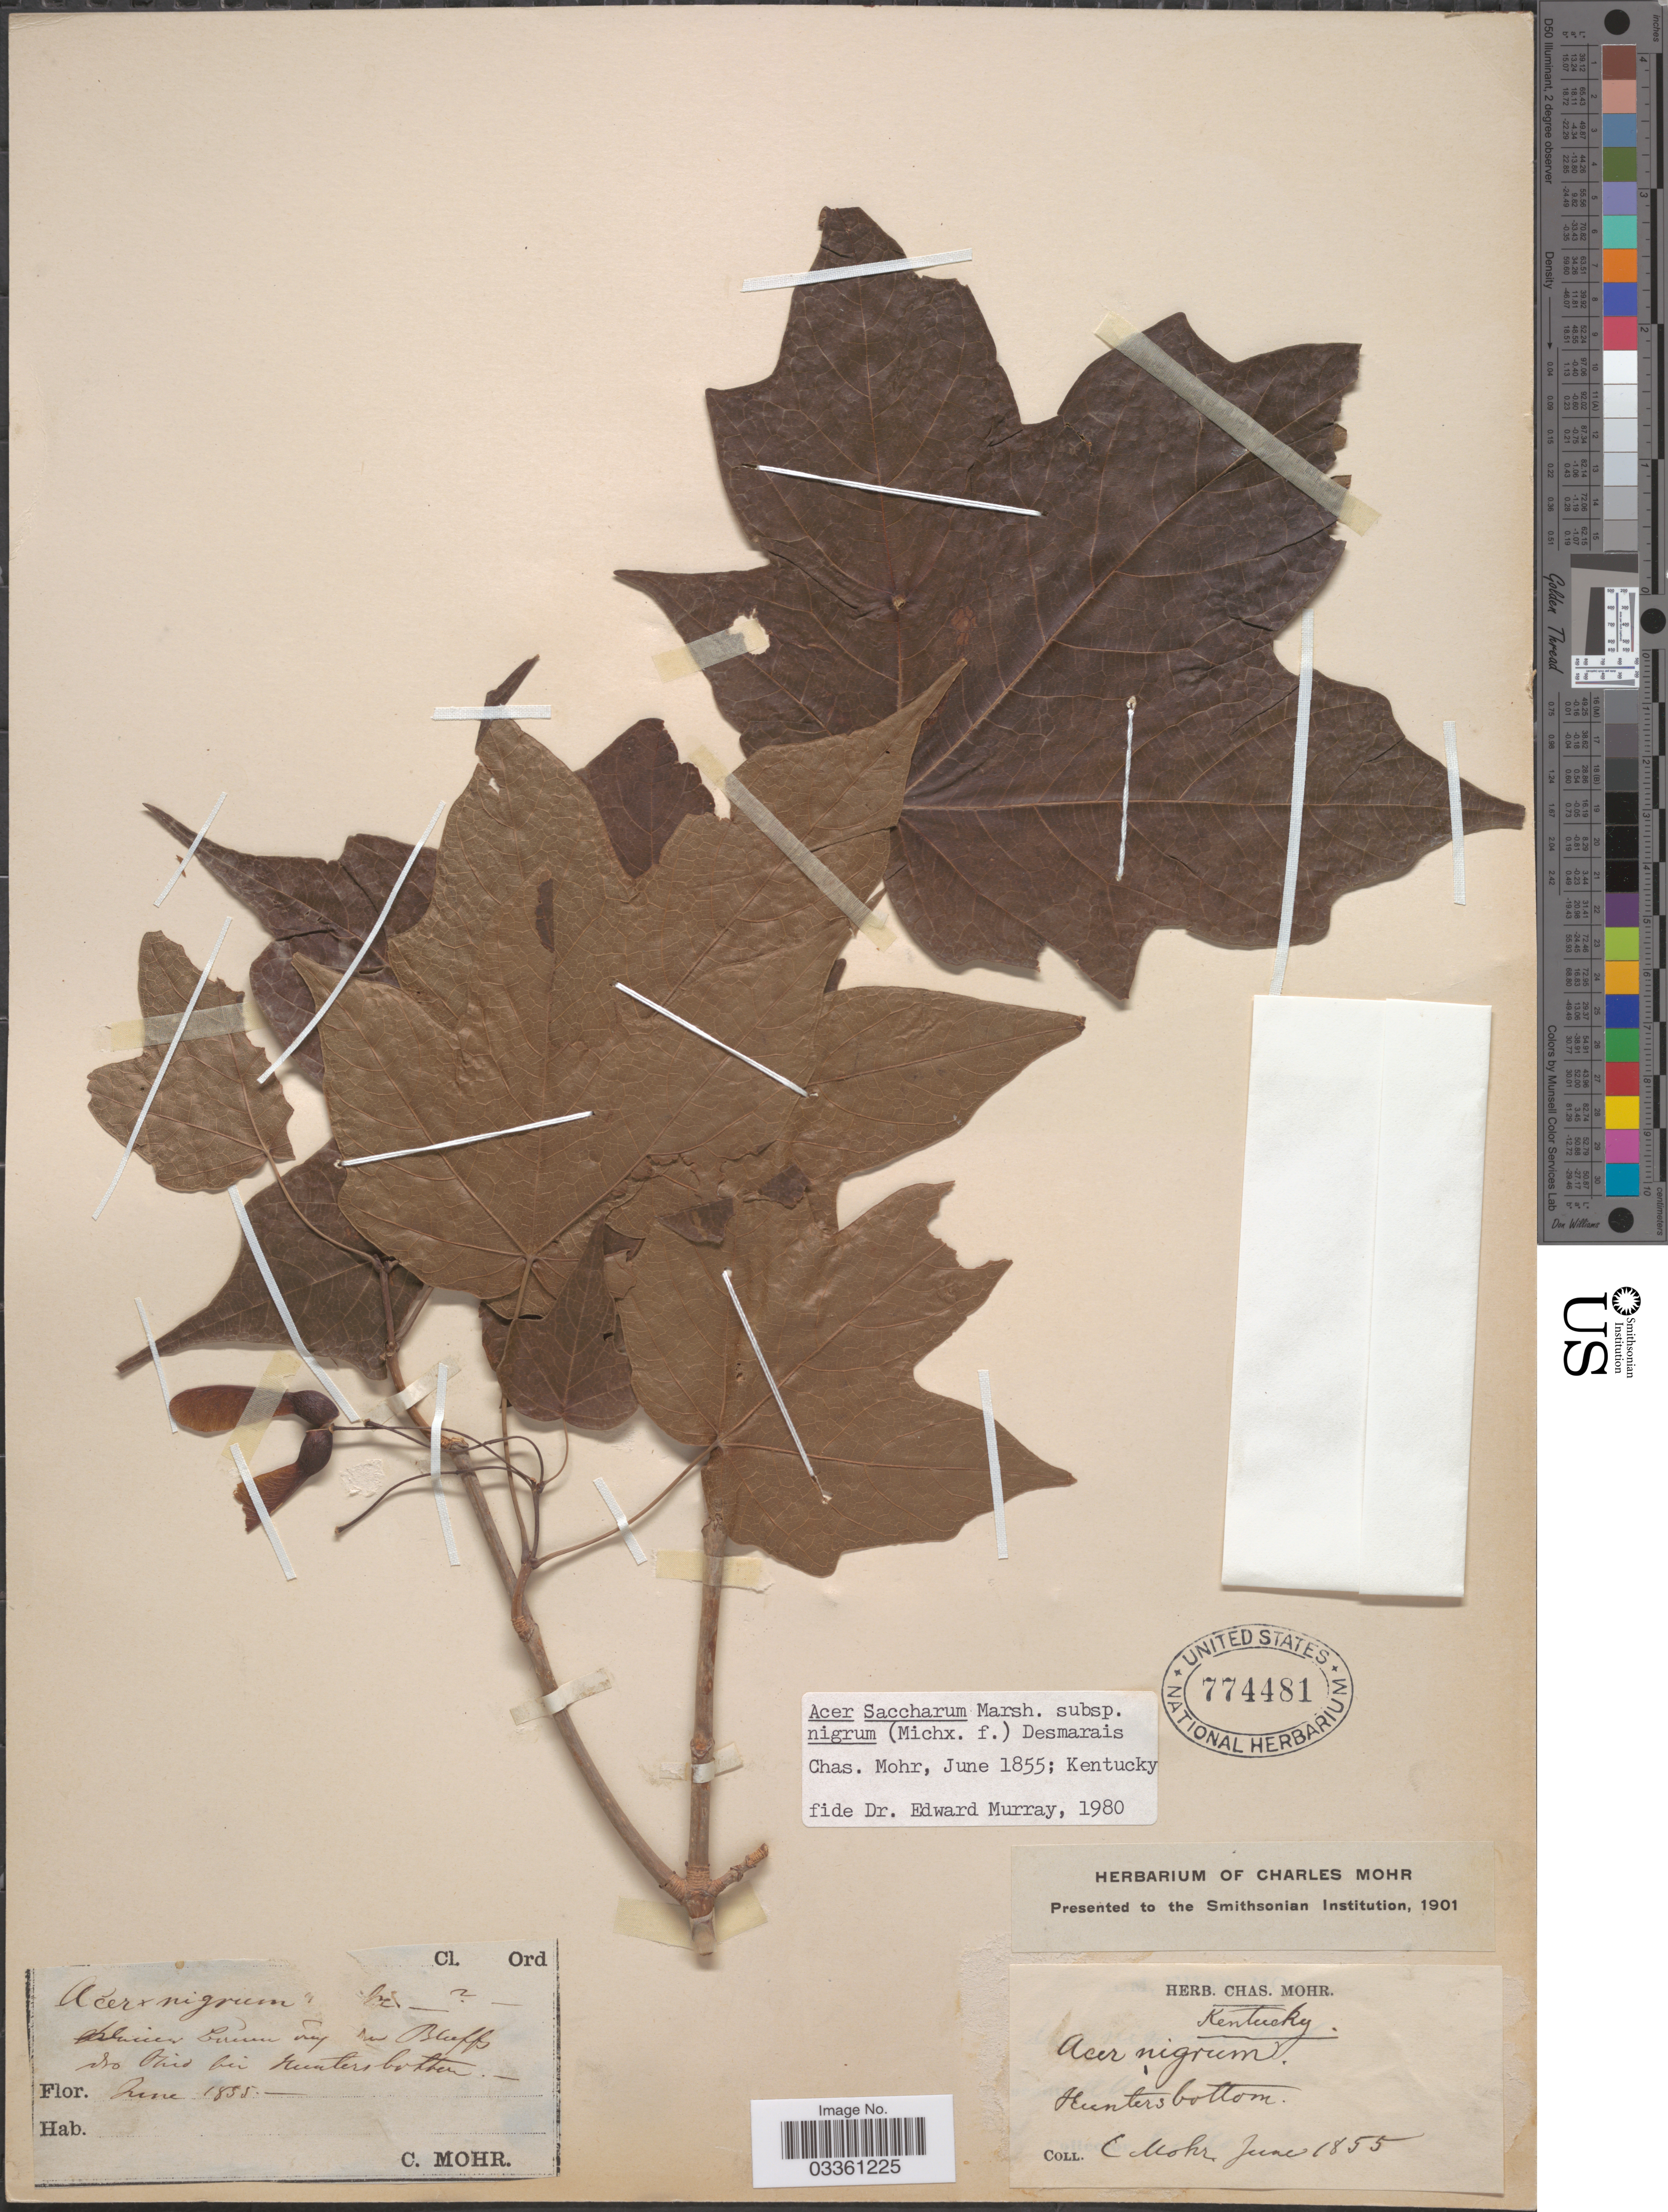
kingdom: Plantae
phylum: Tracheophyta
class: Magnoliopsida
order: Sapindales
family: Sapindaceae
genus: Acer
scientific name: Acer saccharum subsp. nigrum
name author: (F. Michx.) Desmarais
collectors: C. Mohr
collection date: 1855-06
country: United States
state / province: Kentucky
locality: Hunters bottom.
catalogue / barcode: US 774481